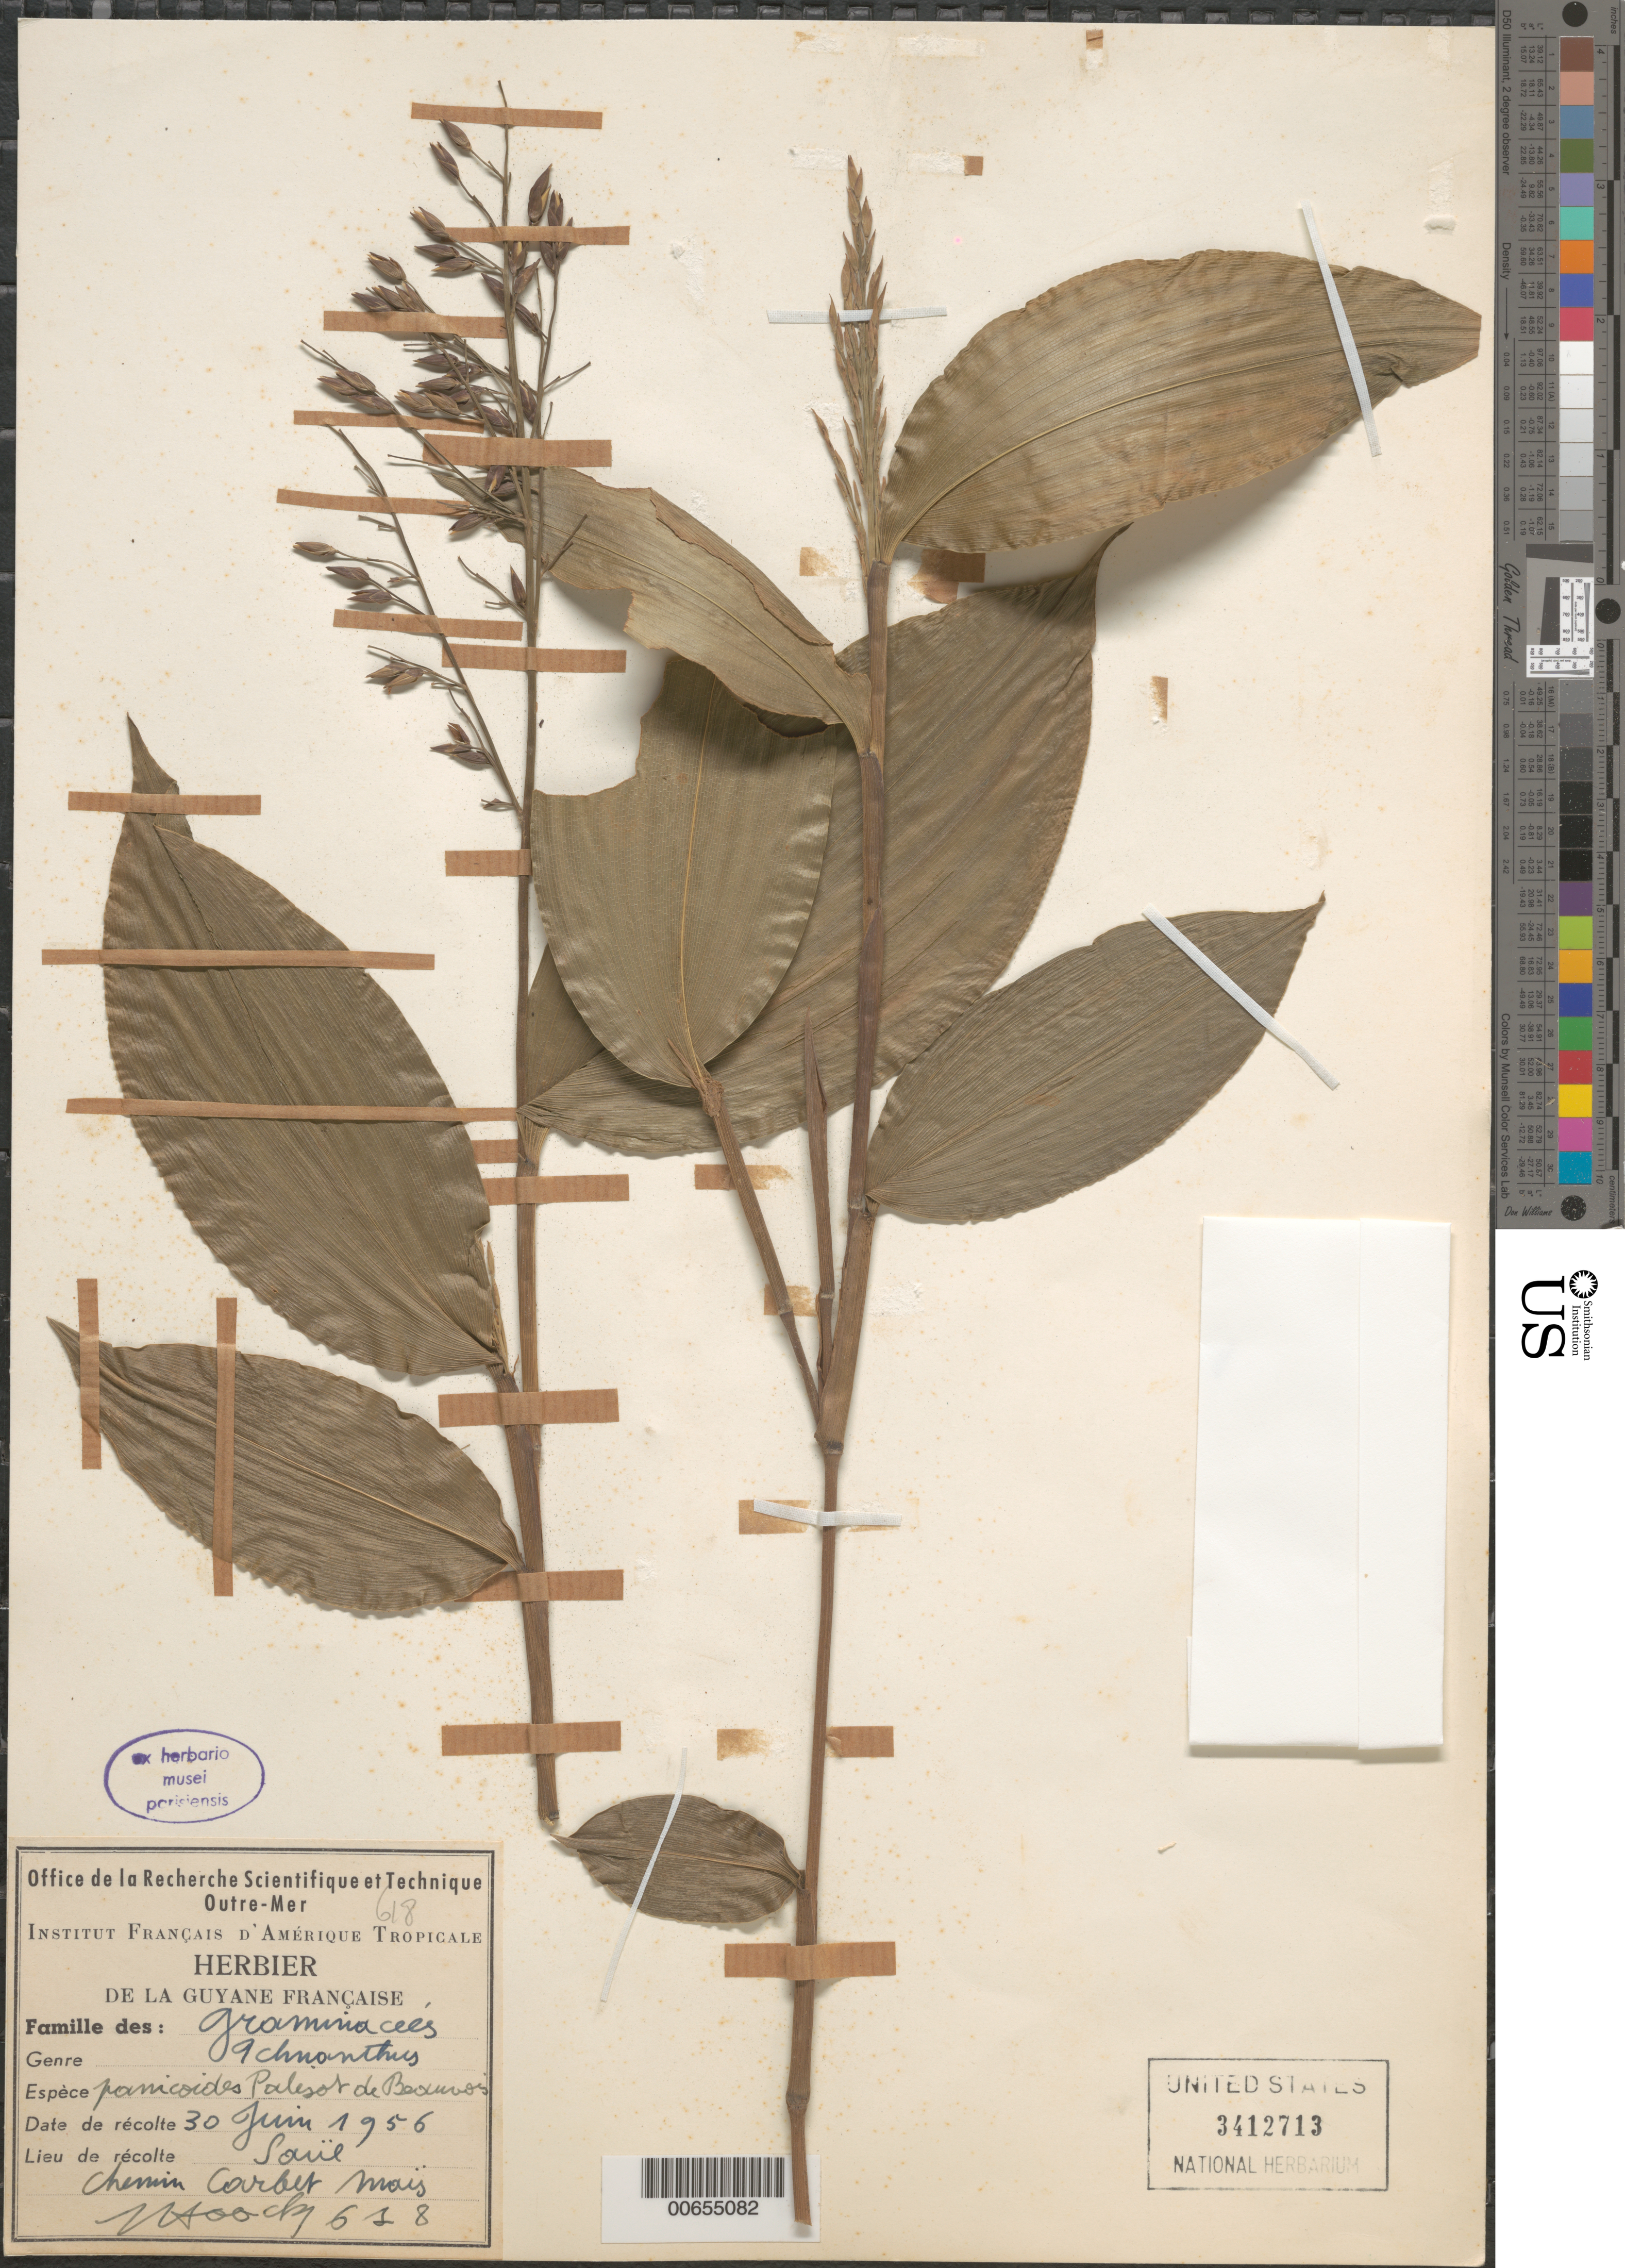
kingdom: Plantae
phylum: Tracheophyta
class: Liliopsida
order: Poales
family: Poaceae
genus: Ichnanthus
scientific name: Ichnanthus panicoides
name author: P. Beauv.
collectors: J. Hoock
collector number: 618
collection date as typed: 30-Jun-56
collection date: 1956-06-30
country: French Guiana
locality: Saül, Chemin Carbet Maïs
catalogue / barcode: US 3412713